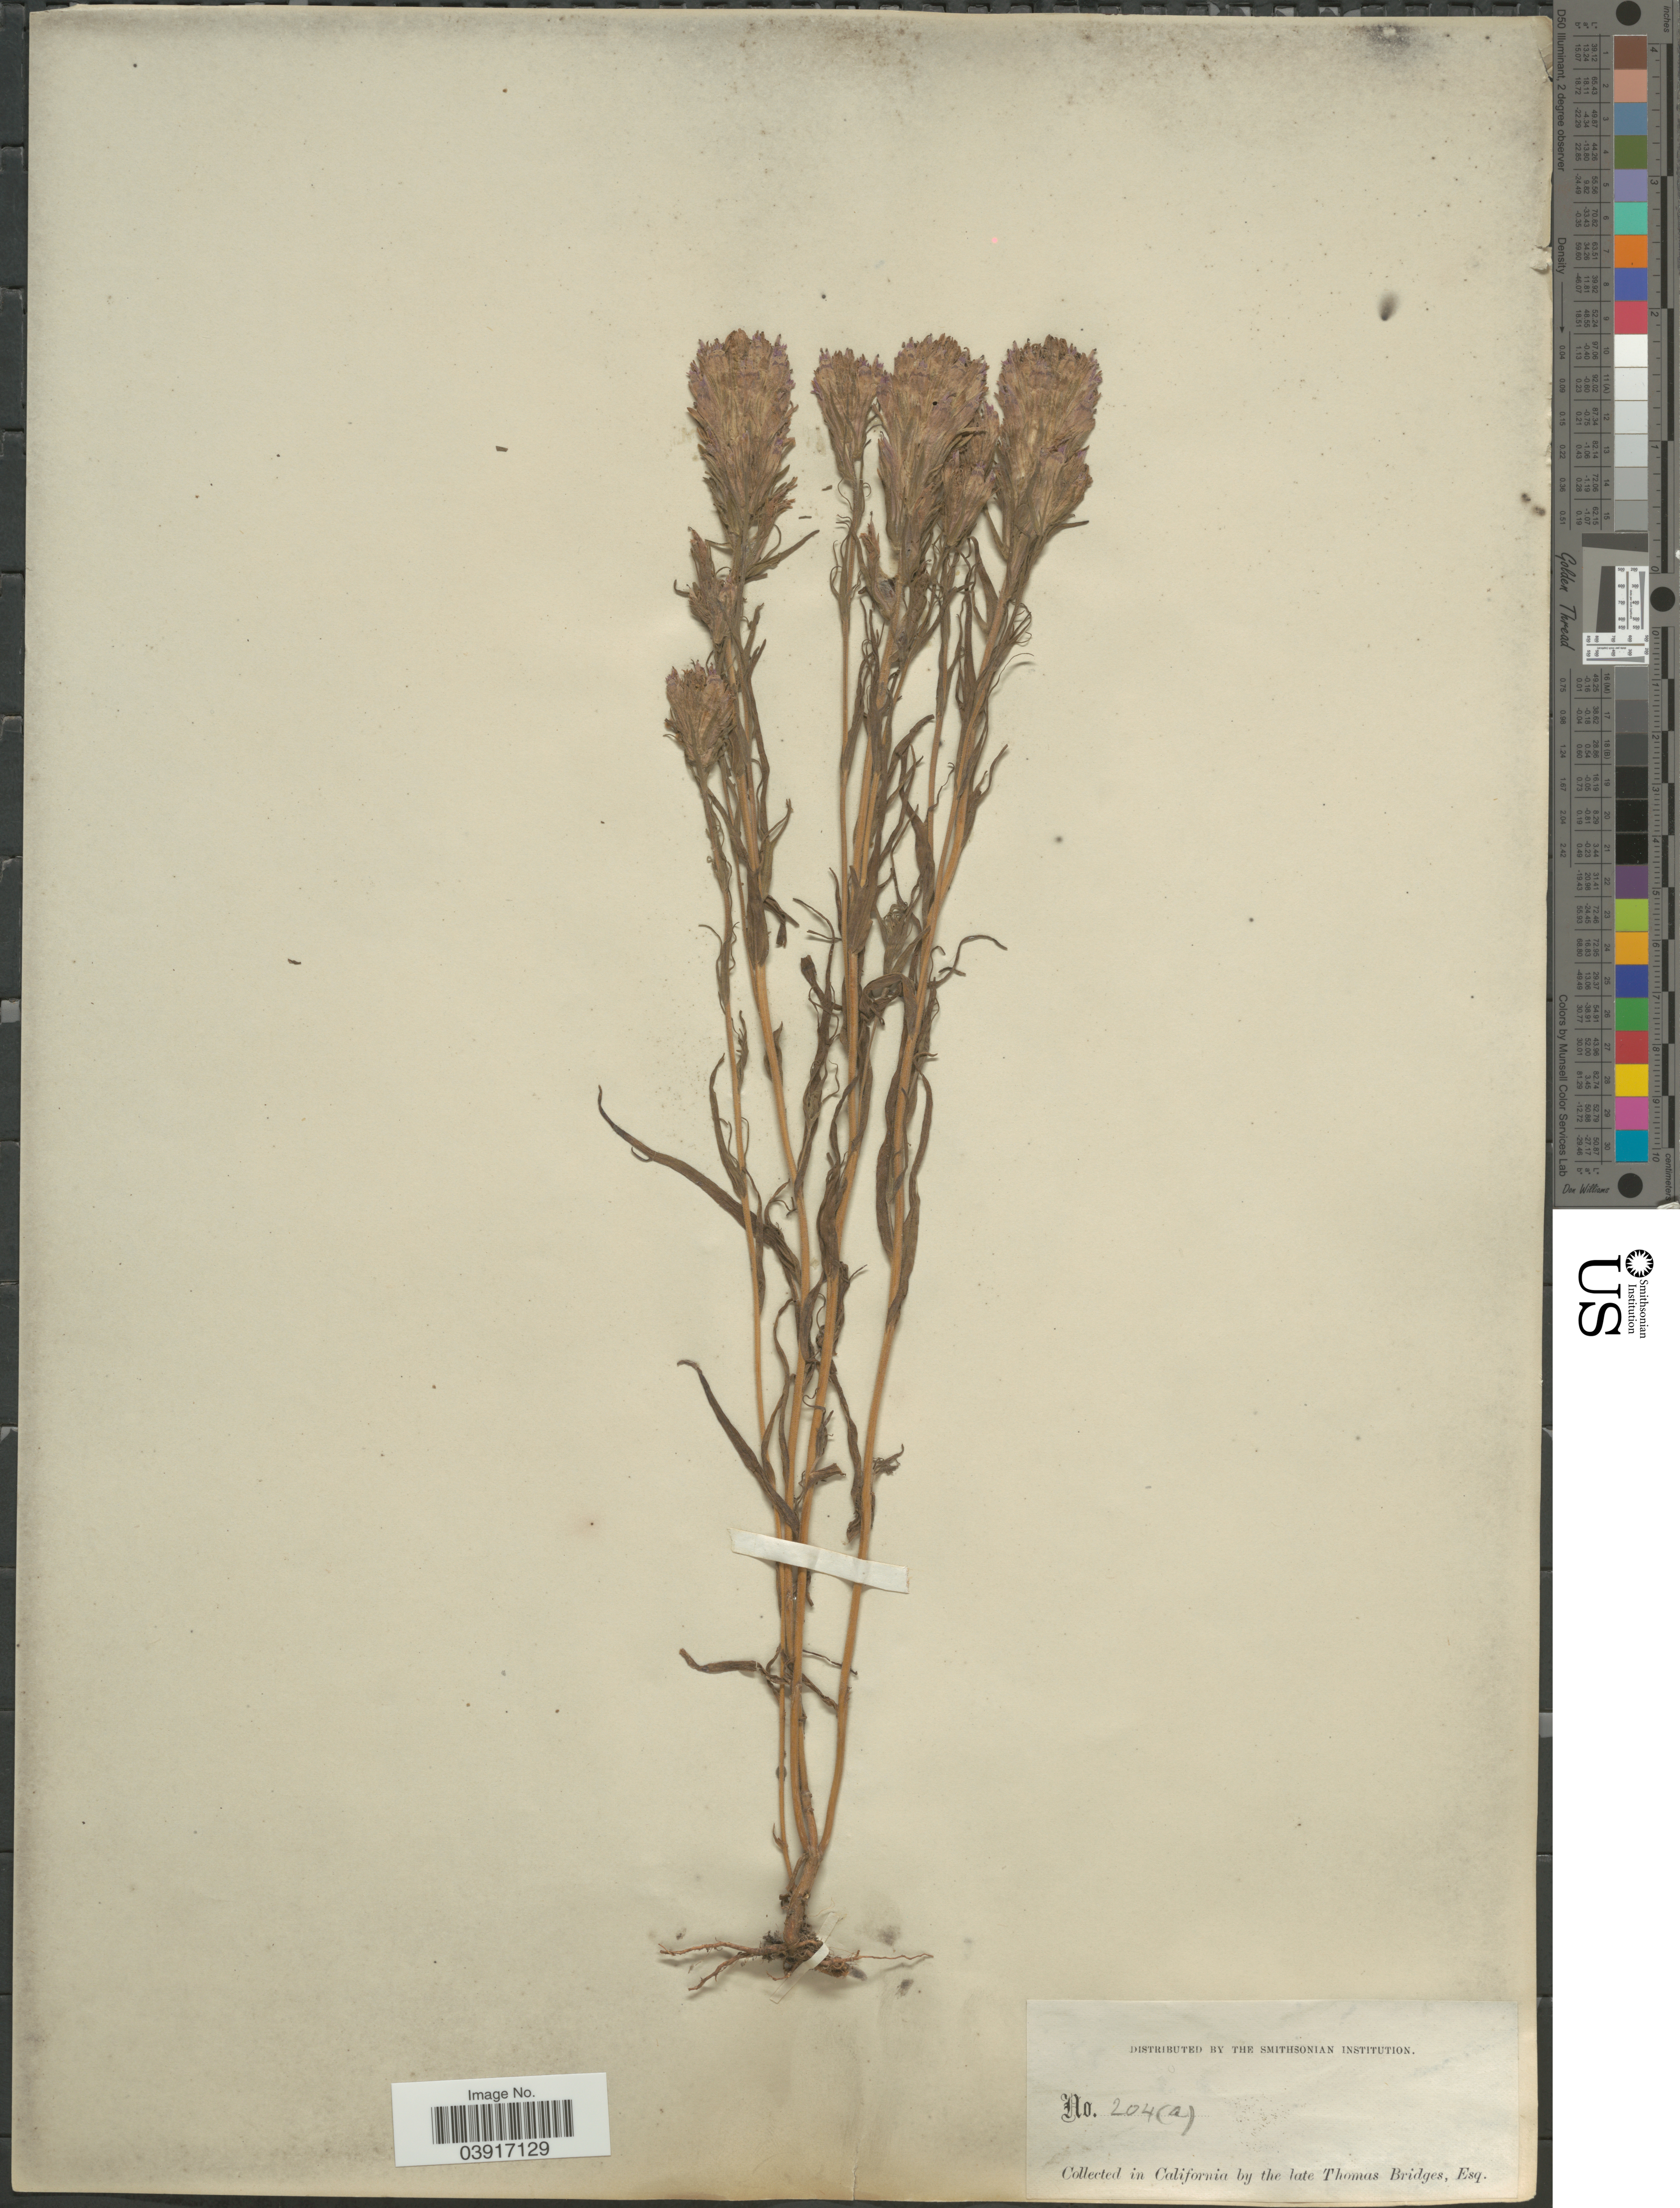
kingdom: Plantae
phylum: Tracheophyta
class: Magnoliopsida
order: Lamiales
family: Orobanchaceae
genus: Orthocarpus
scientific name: Orthocarpus densiflorus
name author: Benth.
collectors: T. Bridges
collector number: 204(a)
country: United States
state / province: California